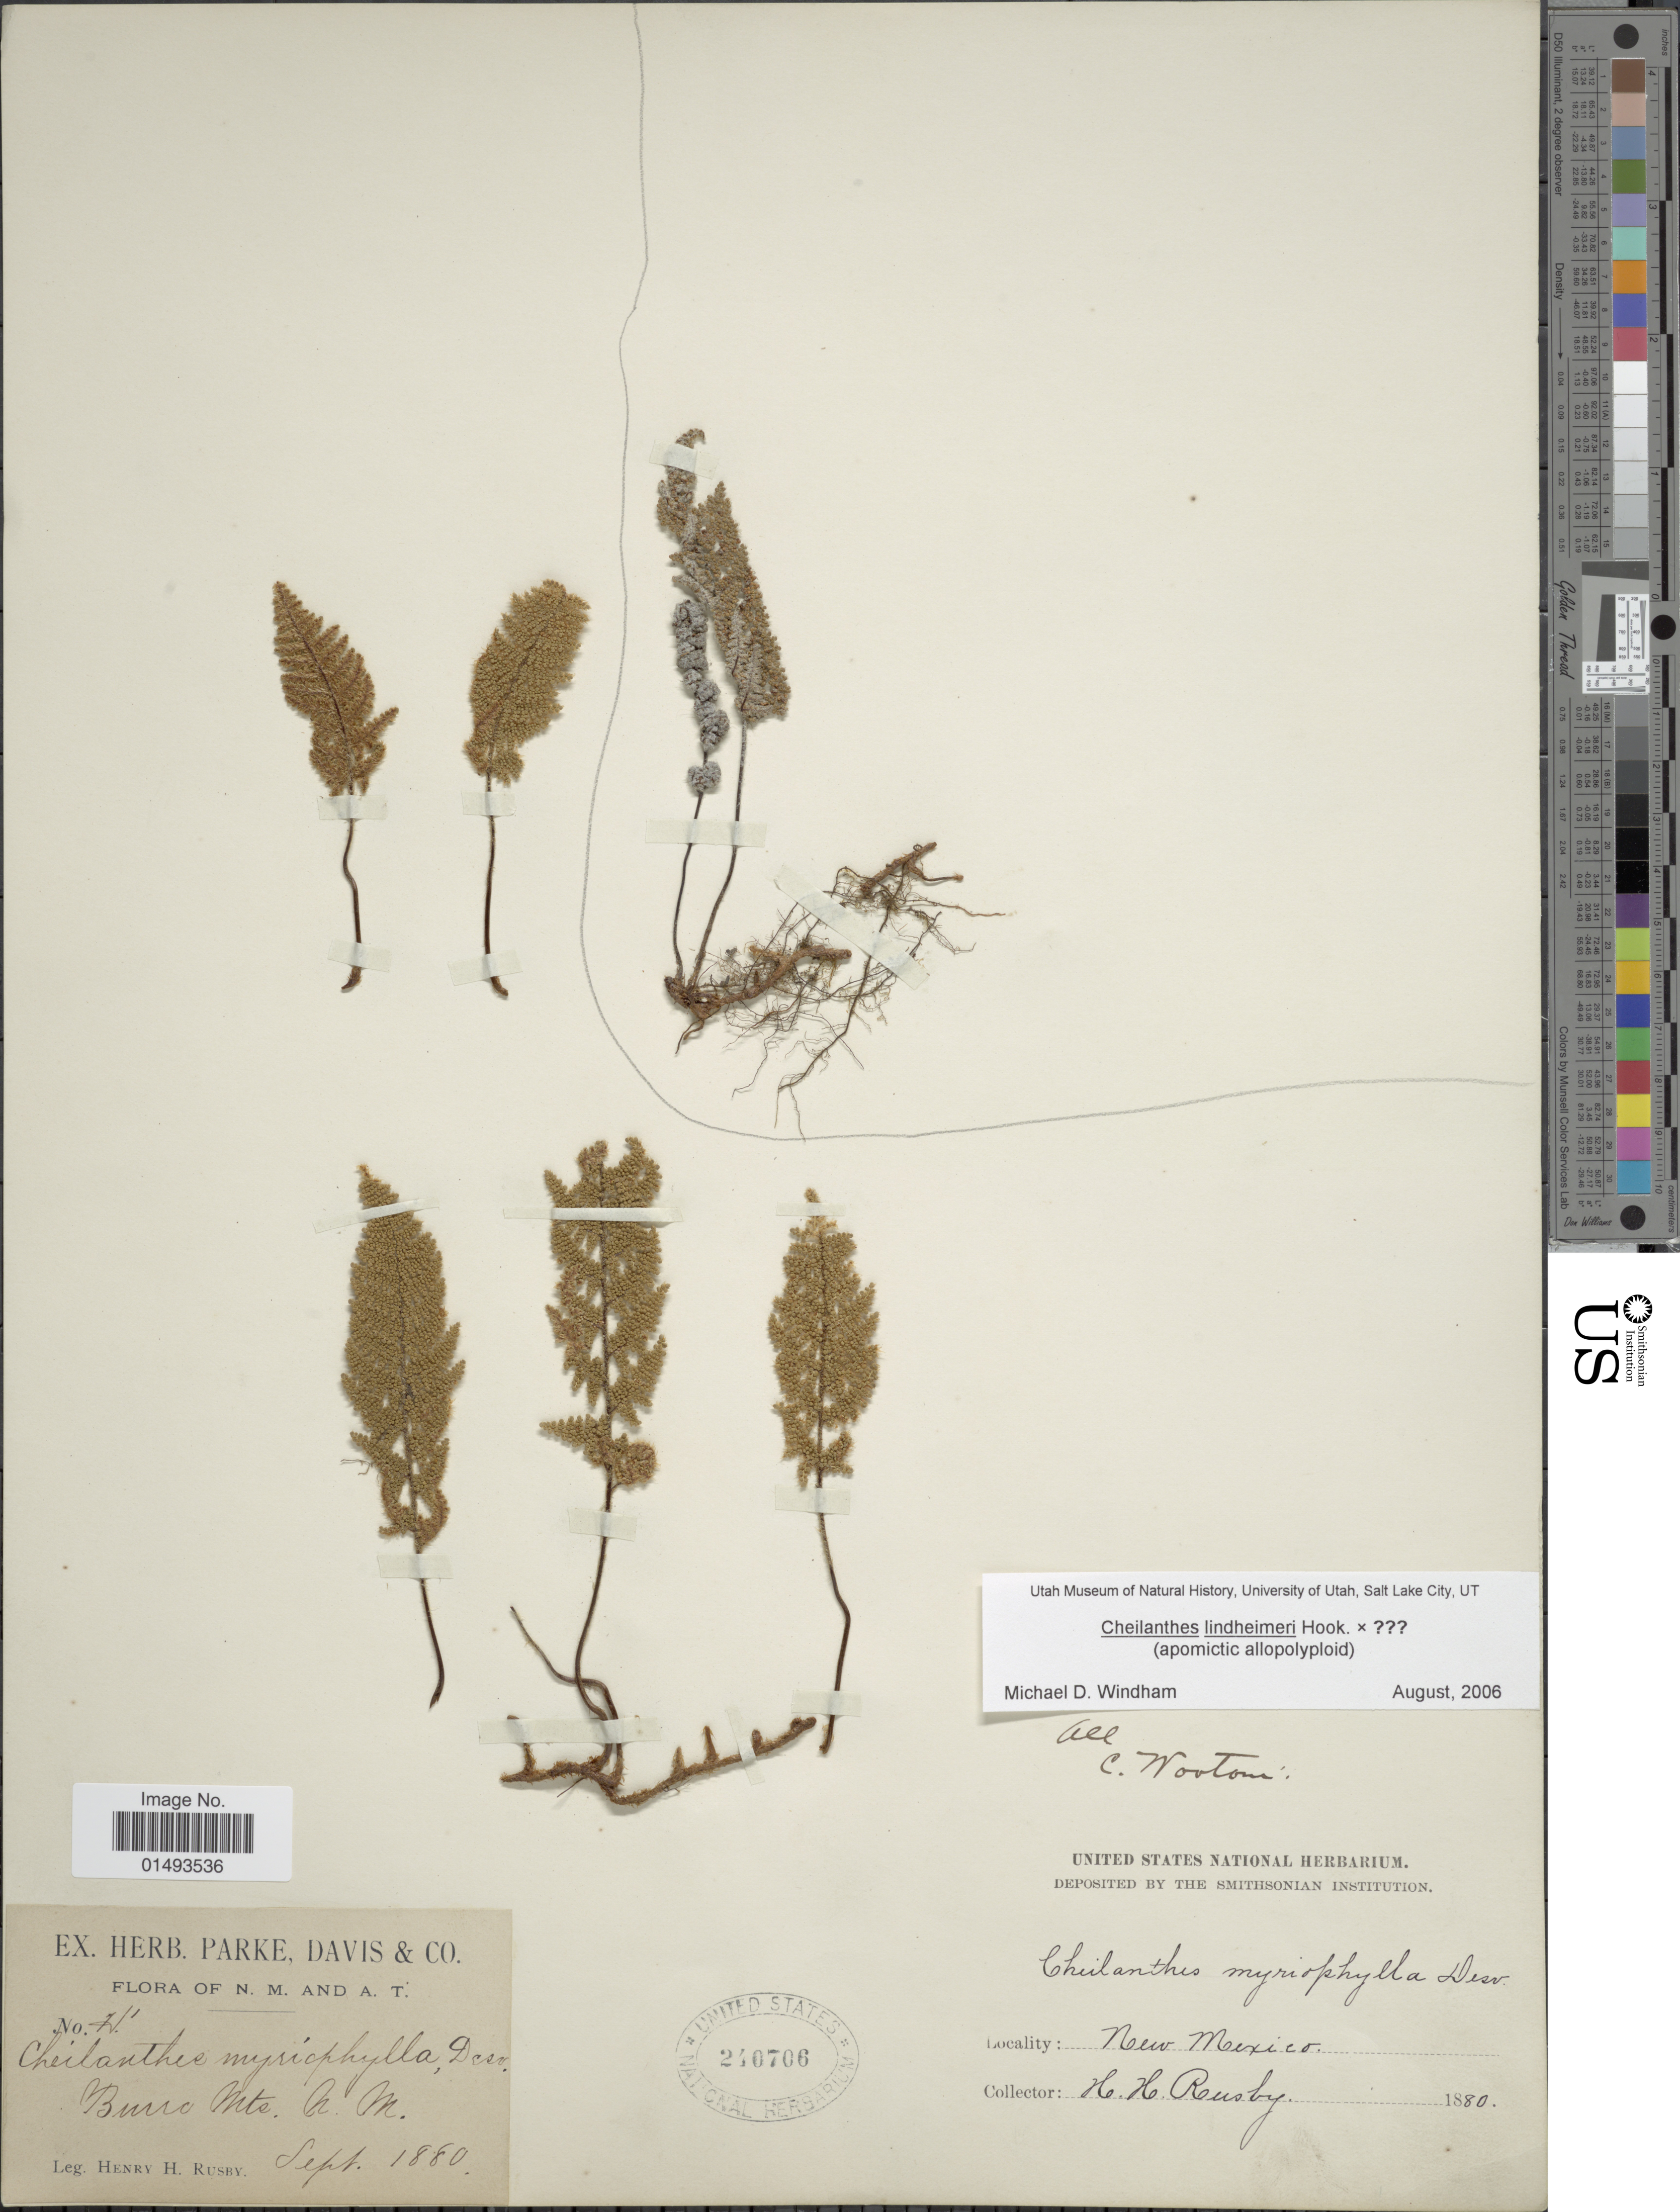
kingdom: Plantae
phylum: Tracheophyta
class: Polypodiopsida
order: Polypodiales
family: Pteridaceae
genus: Myriopteris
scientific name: Myriopteris lindheimeri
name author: (Hook.) J. Sm.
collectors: H. H. Rusby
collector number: H*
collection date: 1880-09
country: United States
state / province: New Mexico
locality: Burro Mts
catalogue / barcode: US 240706